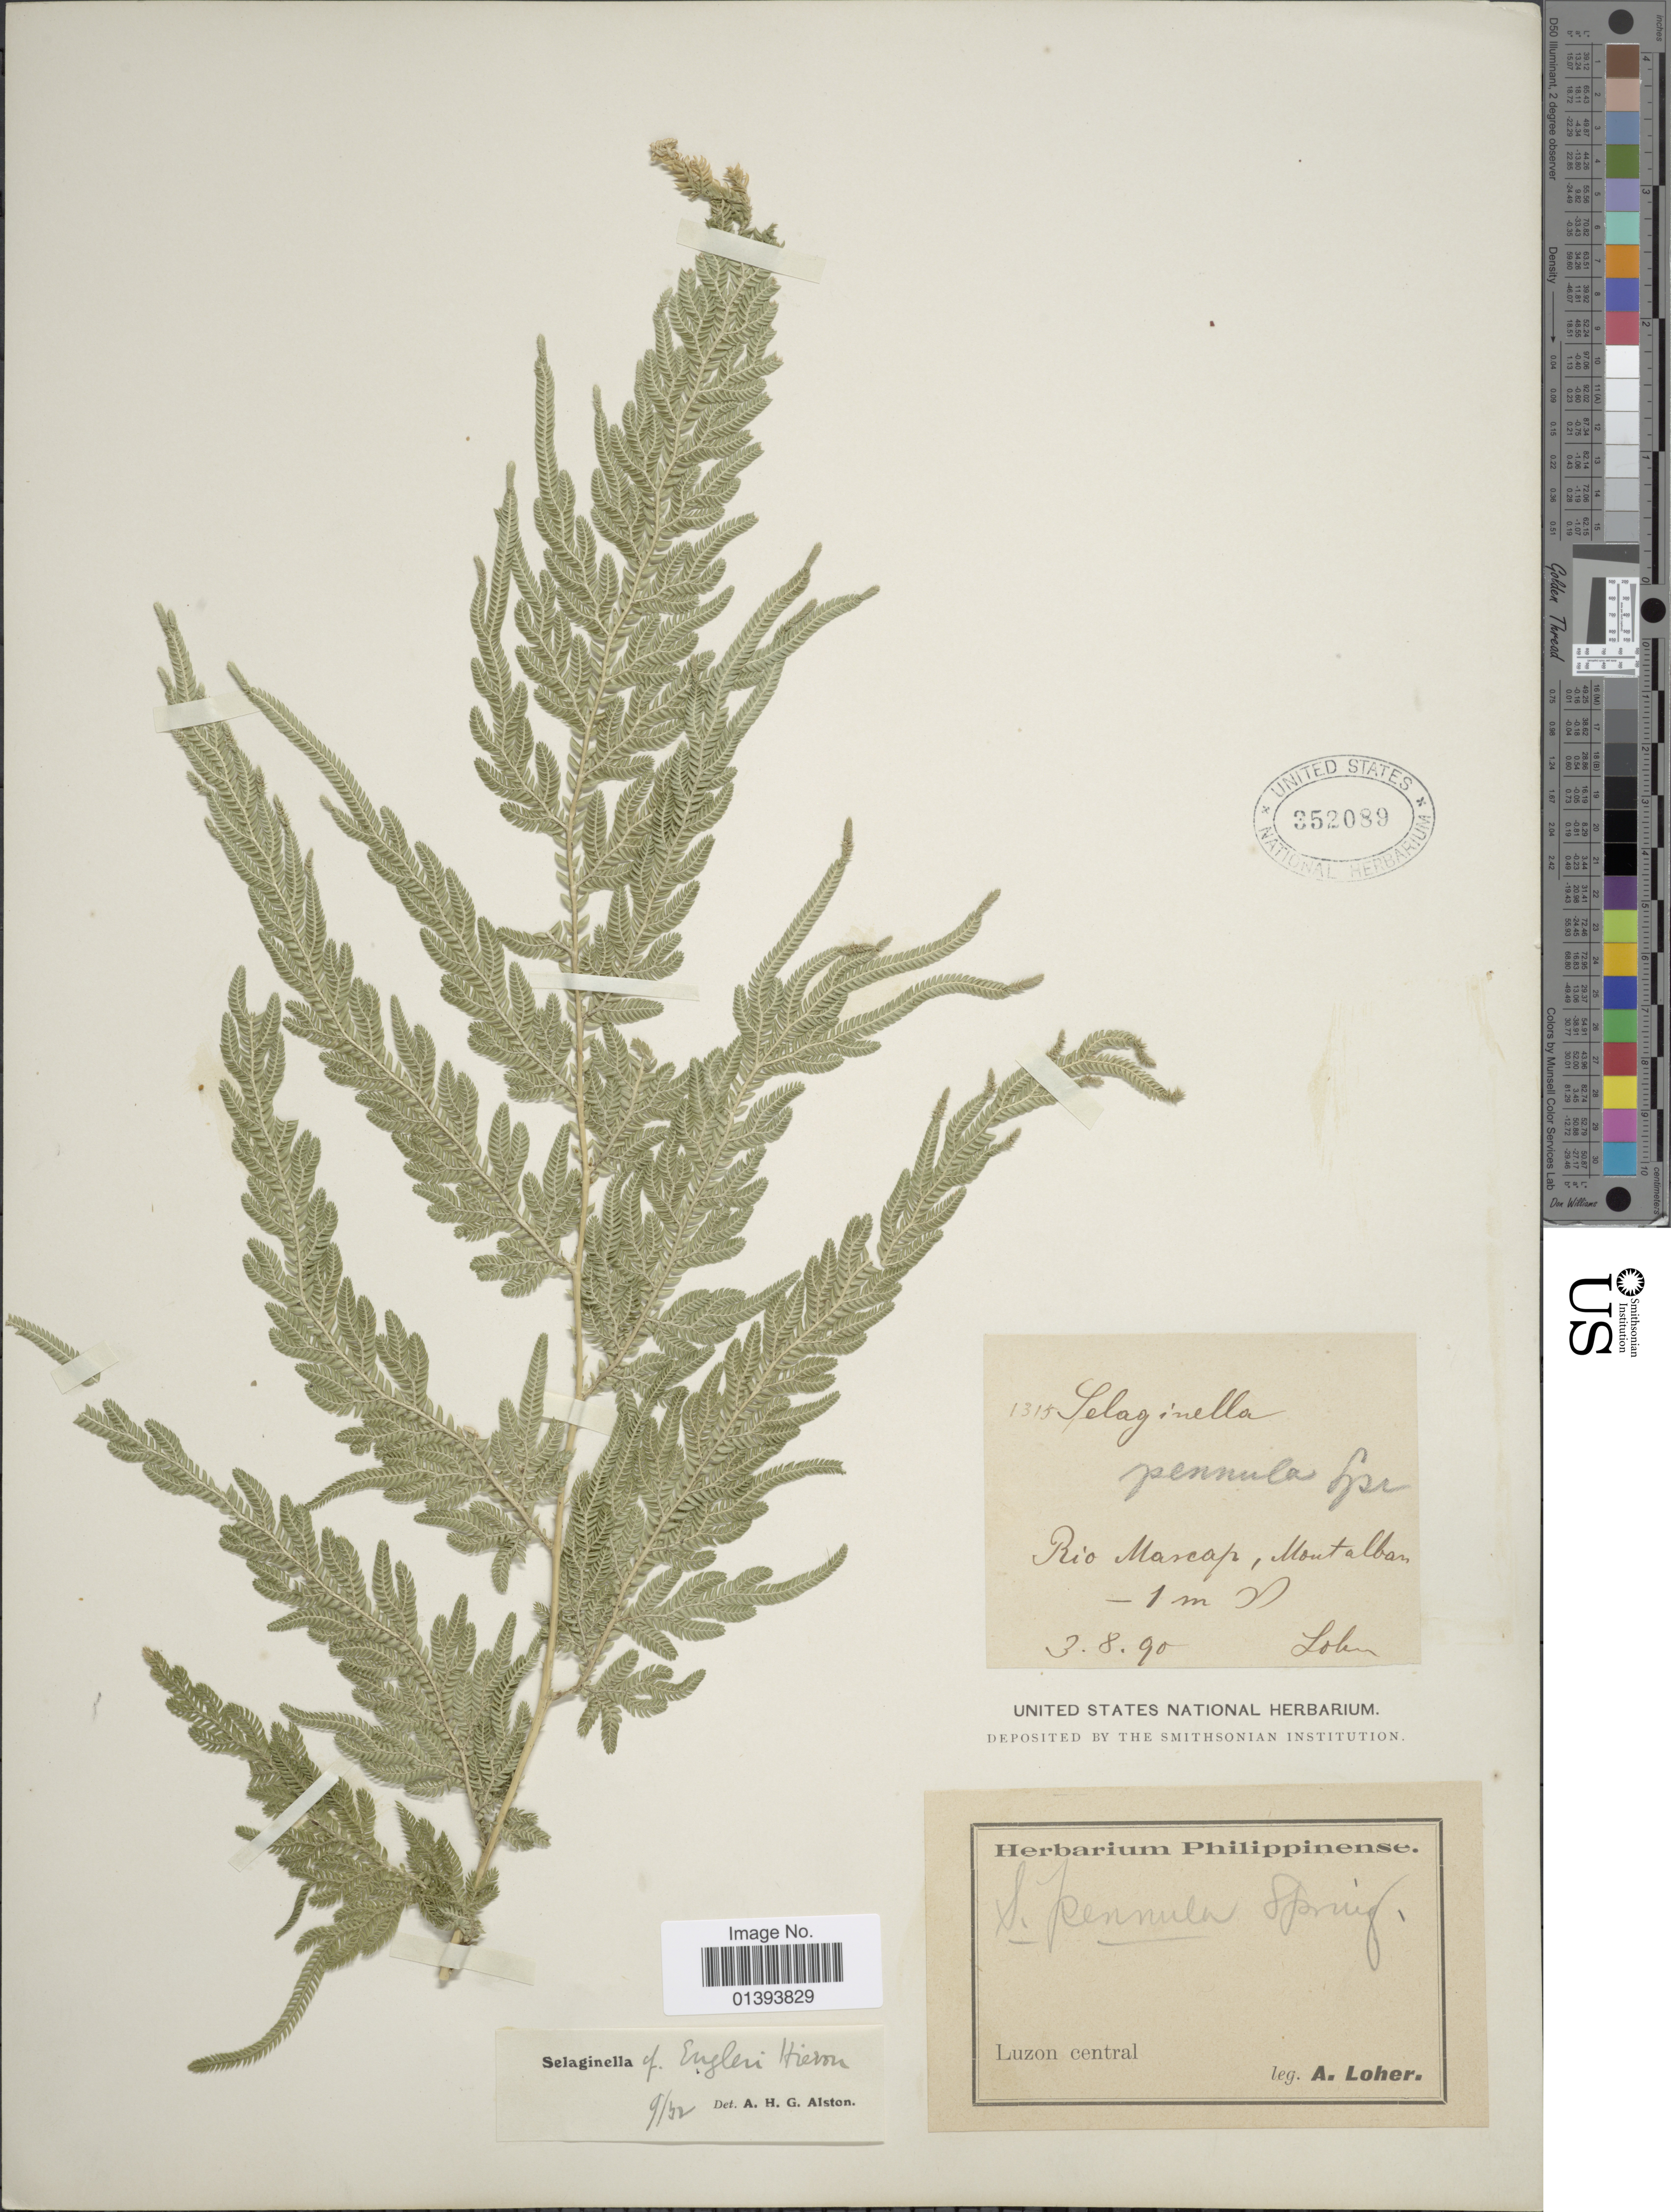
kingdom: Plantae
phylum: Tracheophyta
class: Lycopodiopsida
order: Selaginellales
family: Selaginellaceae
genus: Selaginella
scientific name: Selaginella engleri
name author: Hieron.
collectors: A. Loher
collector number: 1315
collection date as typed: Transcribed d/m/y: 3/8/90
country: Philippines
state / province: Central Luzon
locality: Rio Mascap, Montalban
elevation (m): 1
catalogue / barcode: US 352089